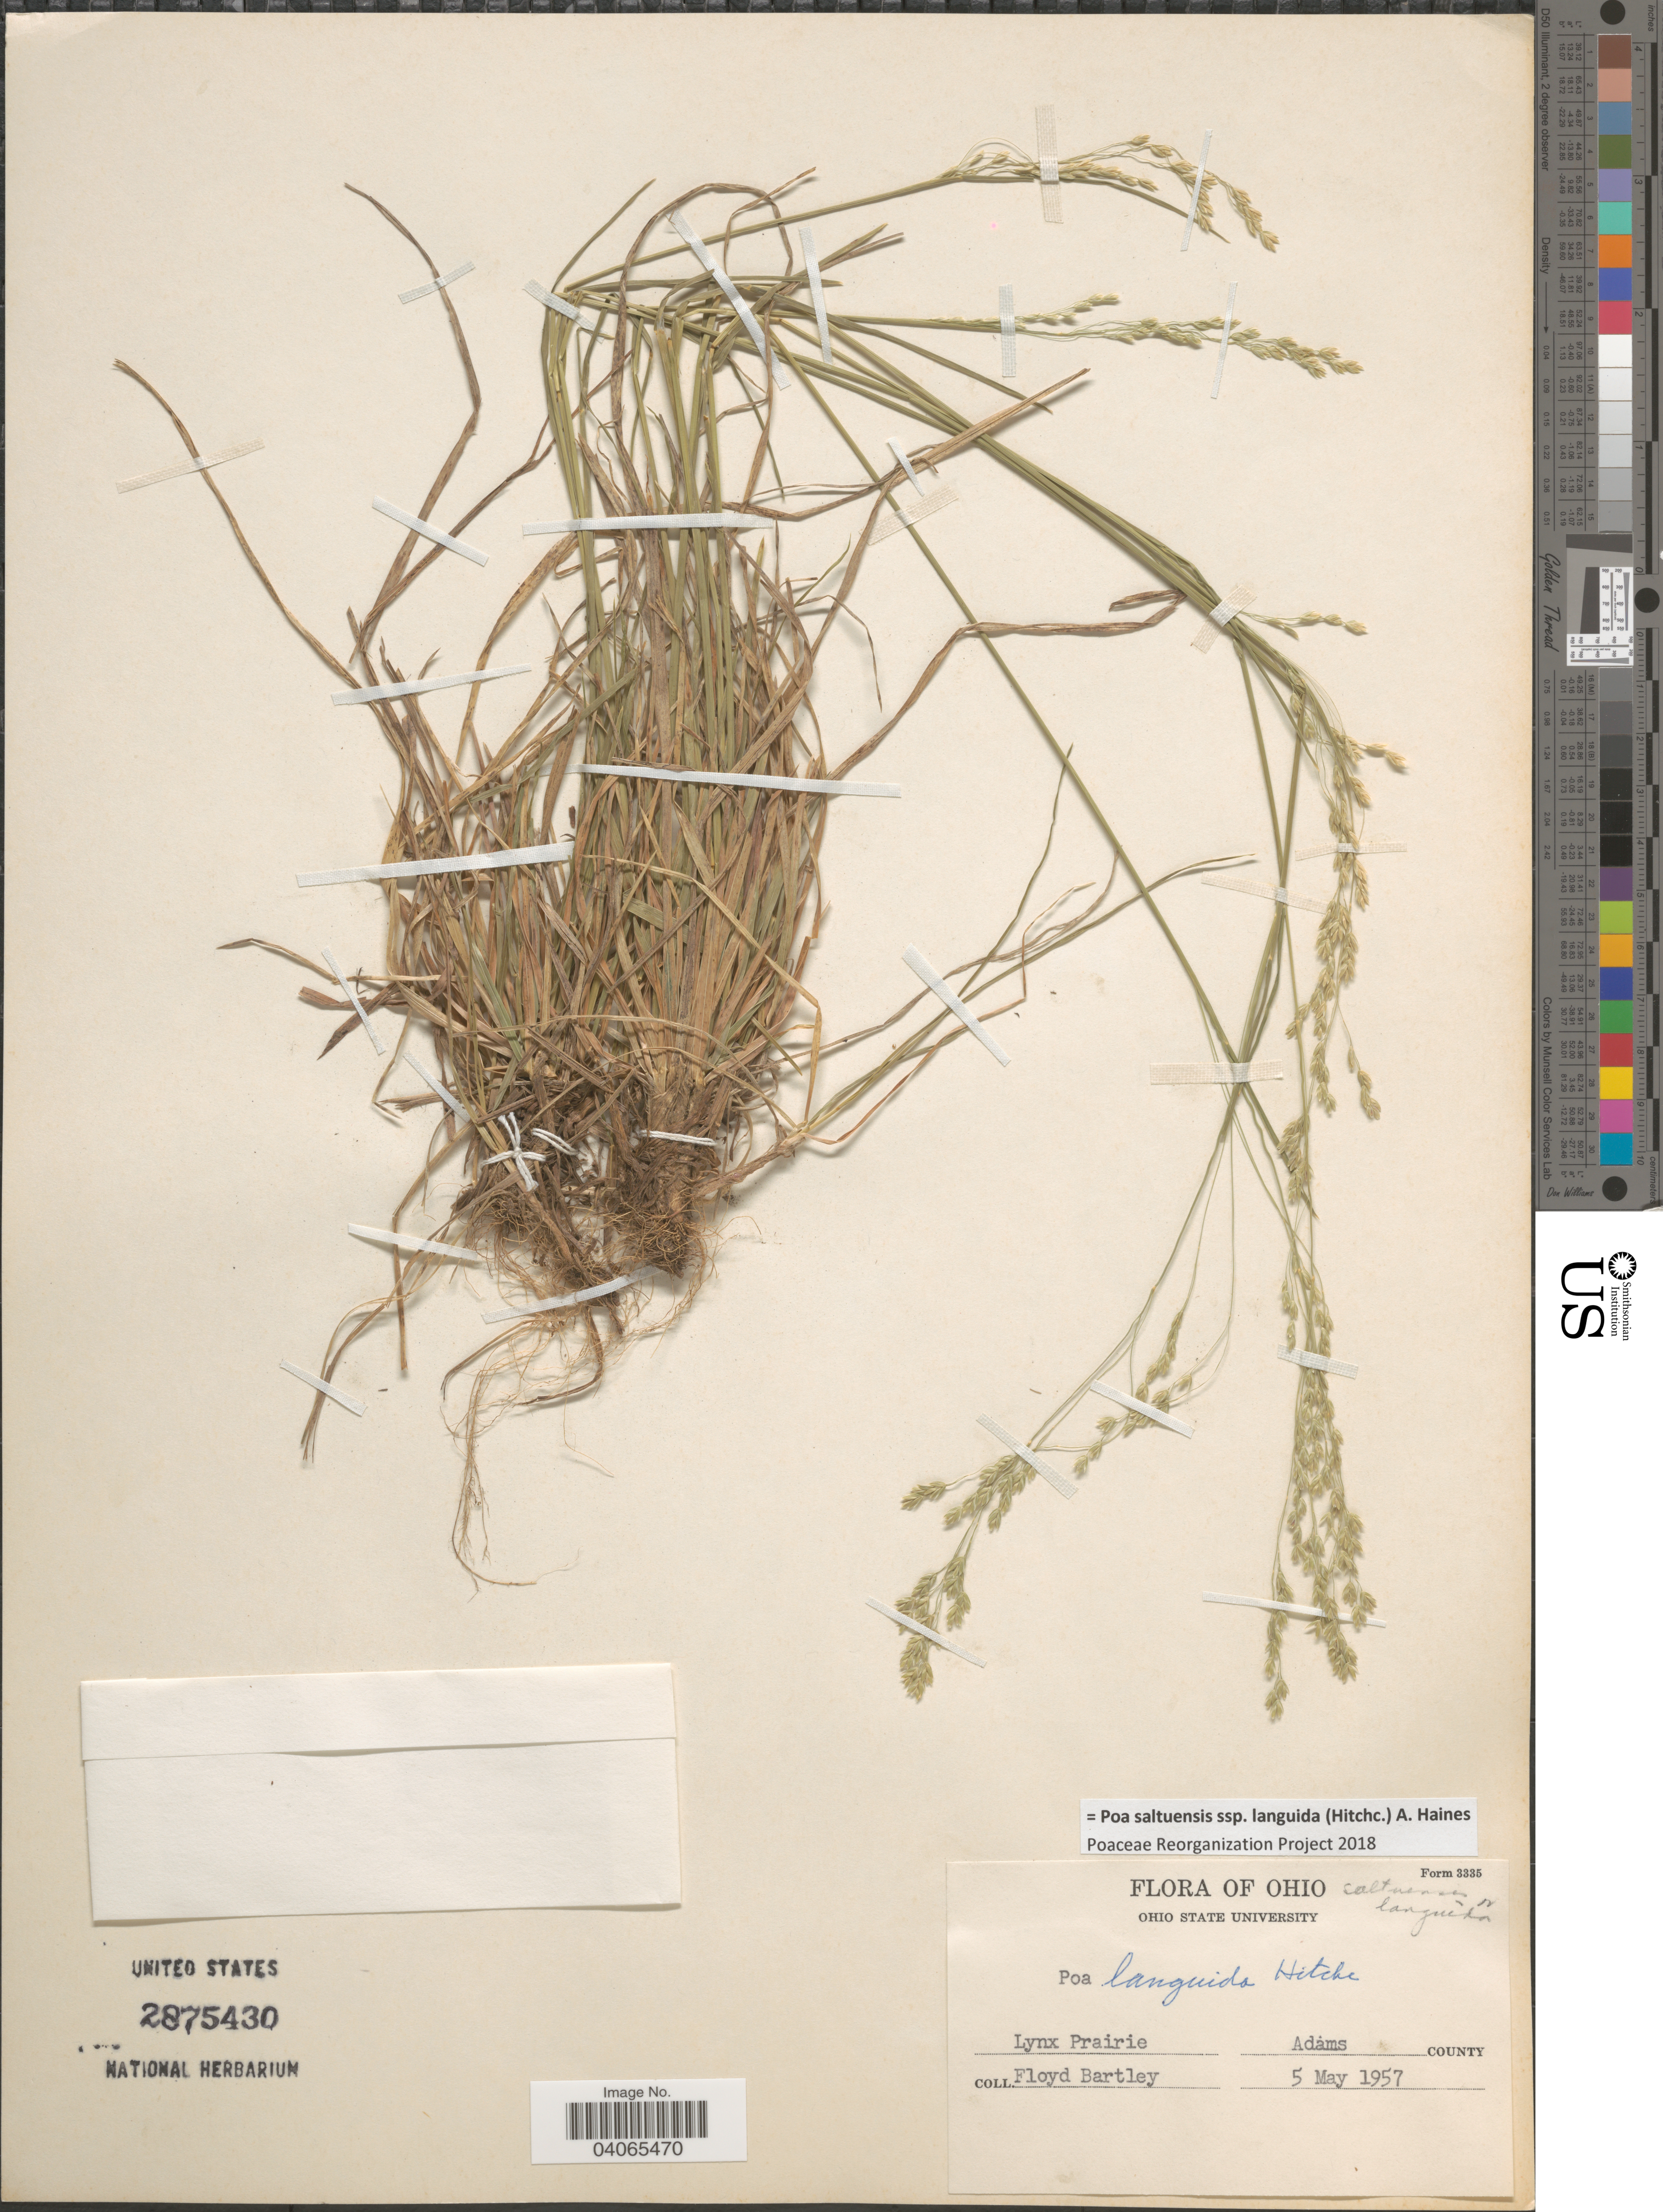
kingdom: Plantae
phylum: Tracheophyta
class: Liliopsida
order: Poales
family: Poaceae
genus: Poa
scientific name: Poa saltuensis subsp. languida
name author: (Hitchc.) A. Haines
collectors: F. Bartley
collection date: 1957-05-05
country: United States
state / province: Ohio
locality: Lynx Prairie. Adams County.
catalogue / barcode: US 2875430